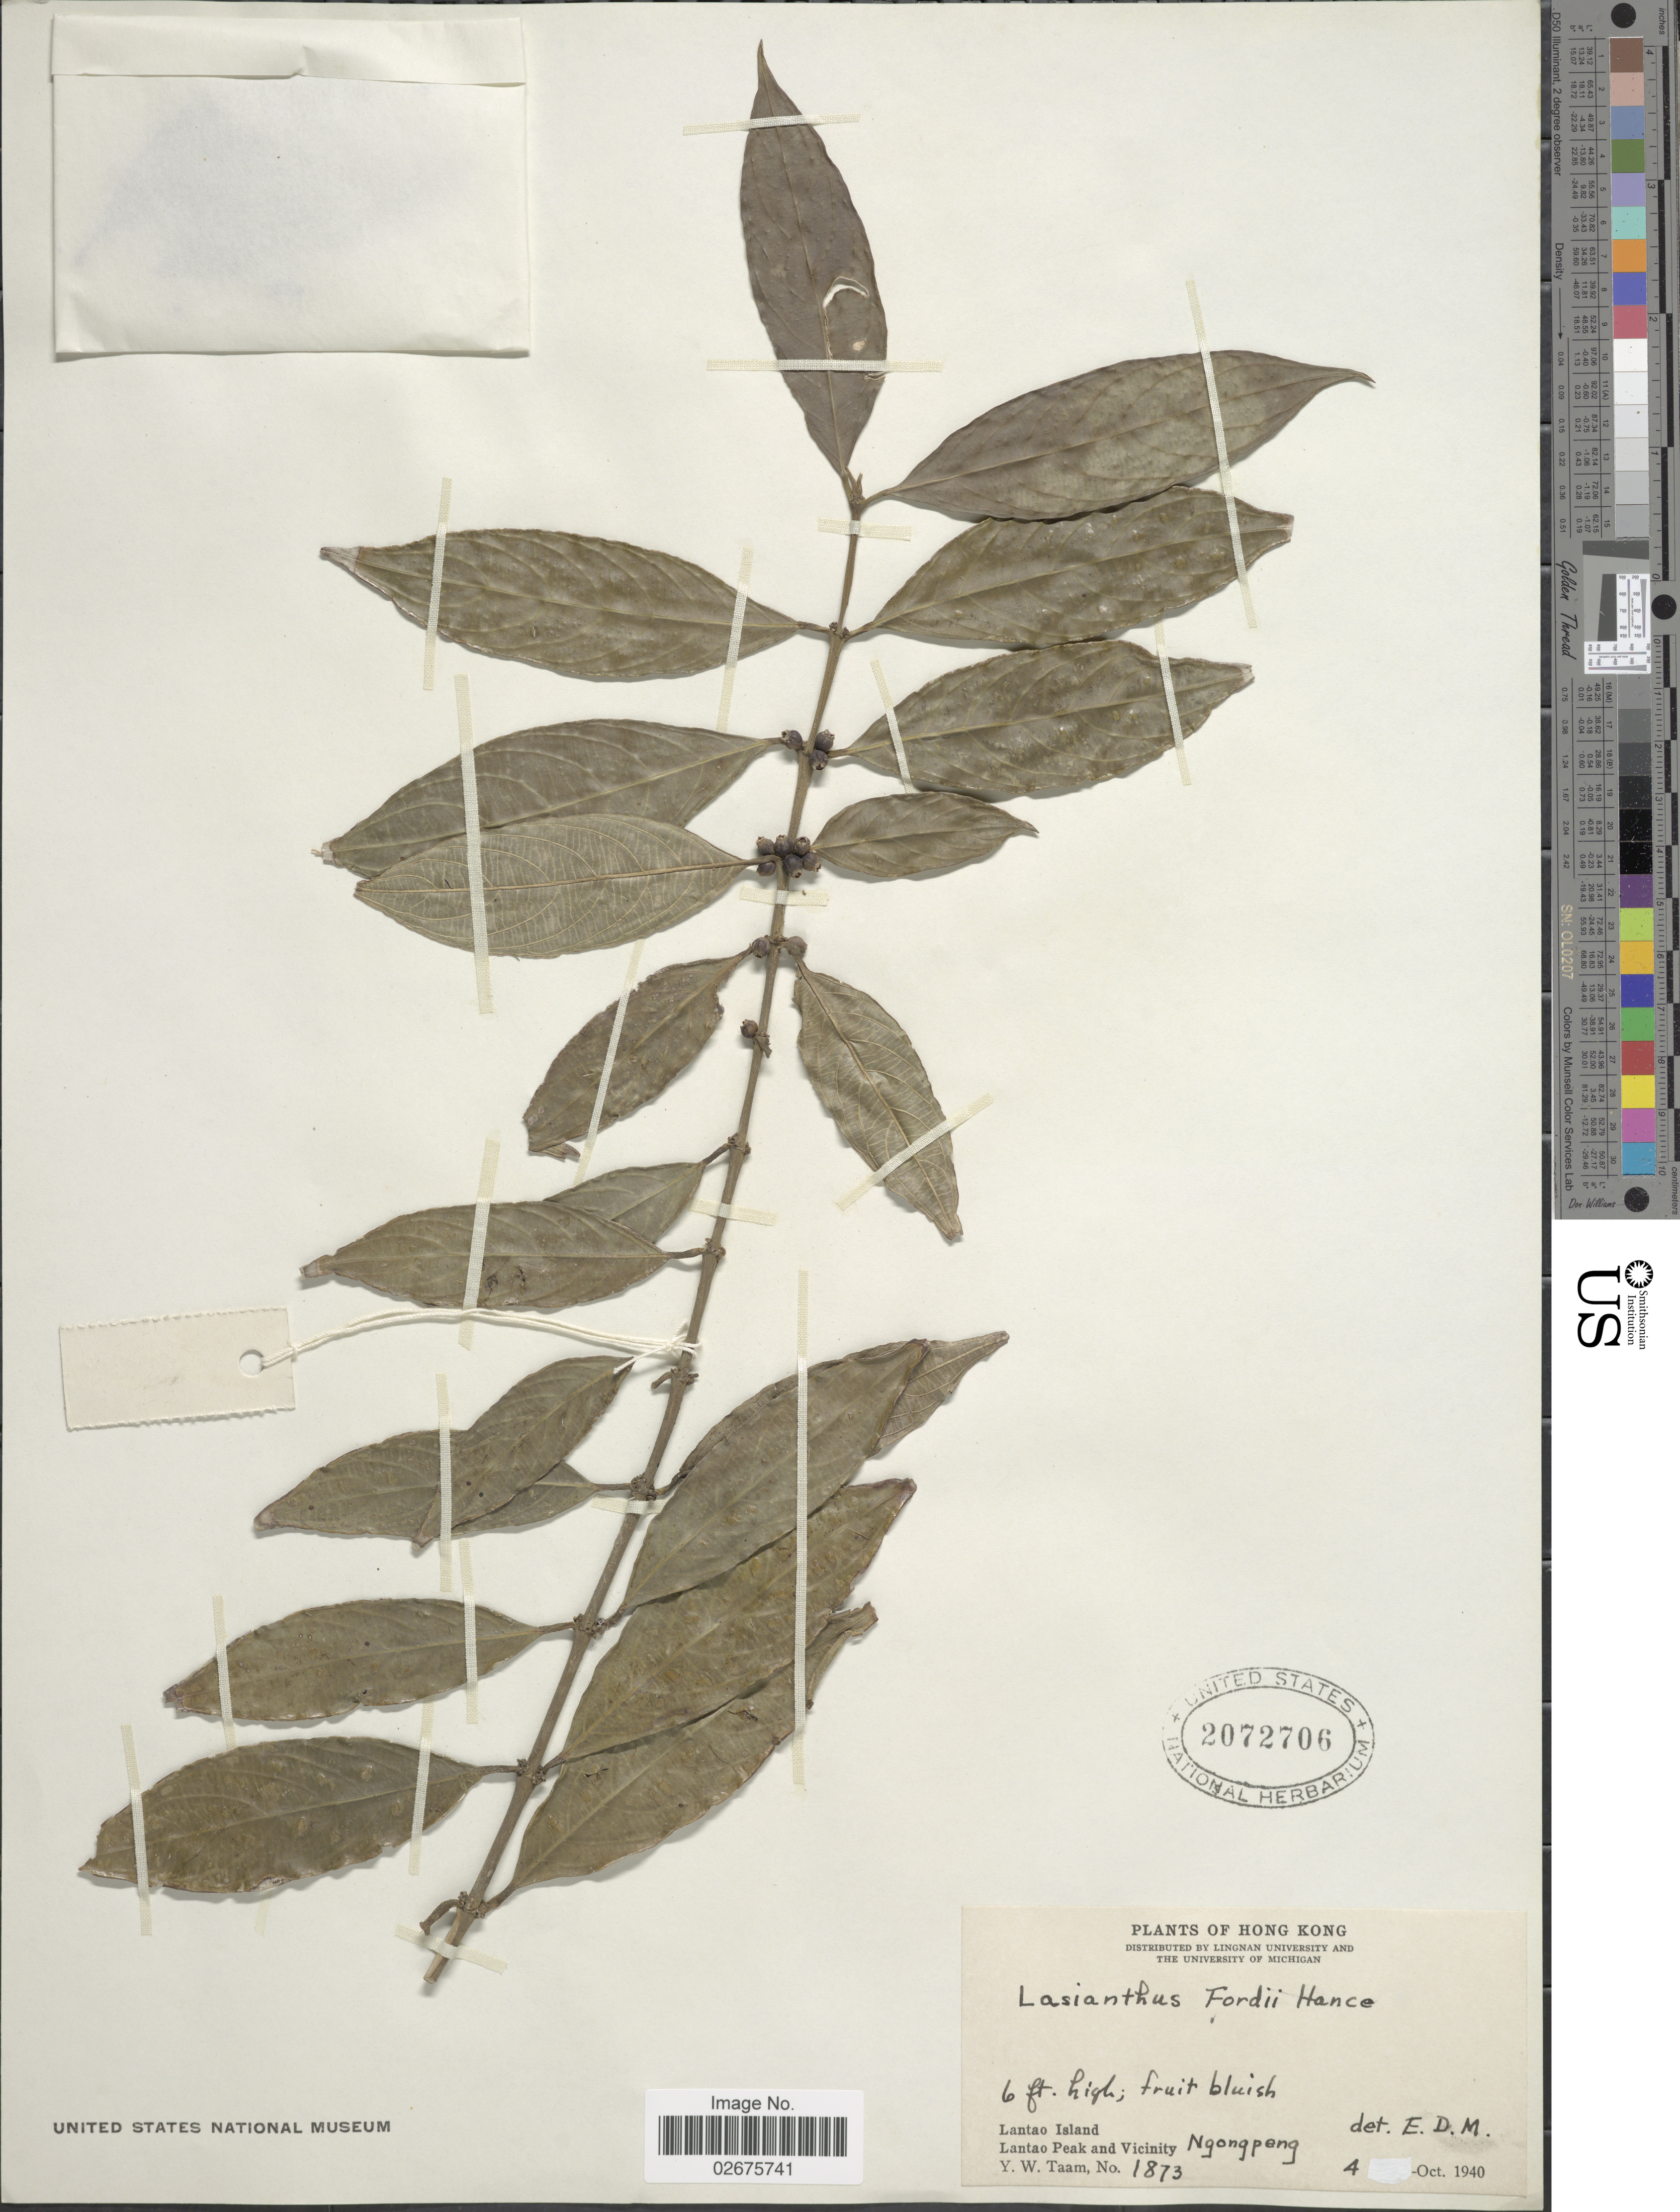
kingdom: Plantae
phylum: Tracheophyta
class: Magnoliopsida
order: Gentianales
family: Rubiaceae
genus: Lasianthus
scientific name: Lasianthus fordii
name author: Hance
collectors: Y. W. Taam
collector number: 1873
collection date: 1940-10-04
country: China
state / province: Hong Kong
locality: Hong Kong, Lantao island, lantao Peak and Vicinity, Ngongpong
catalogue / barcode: US 2072706